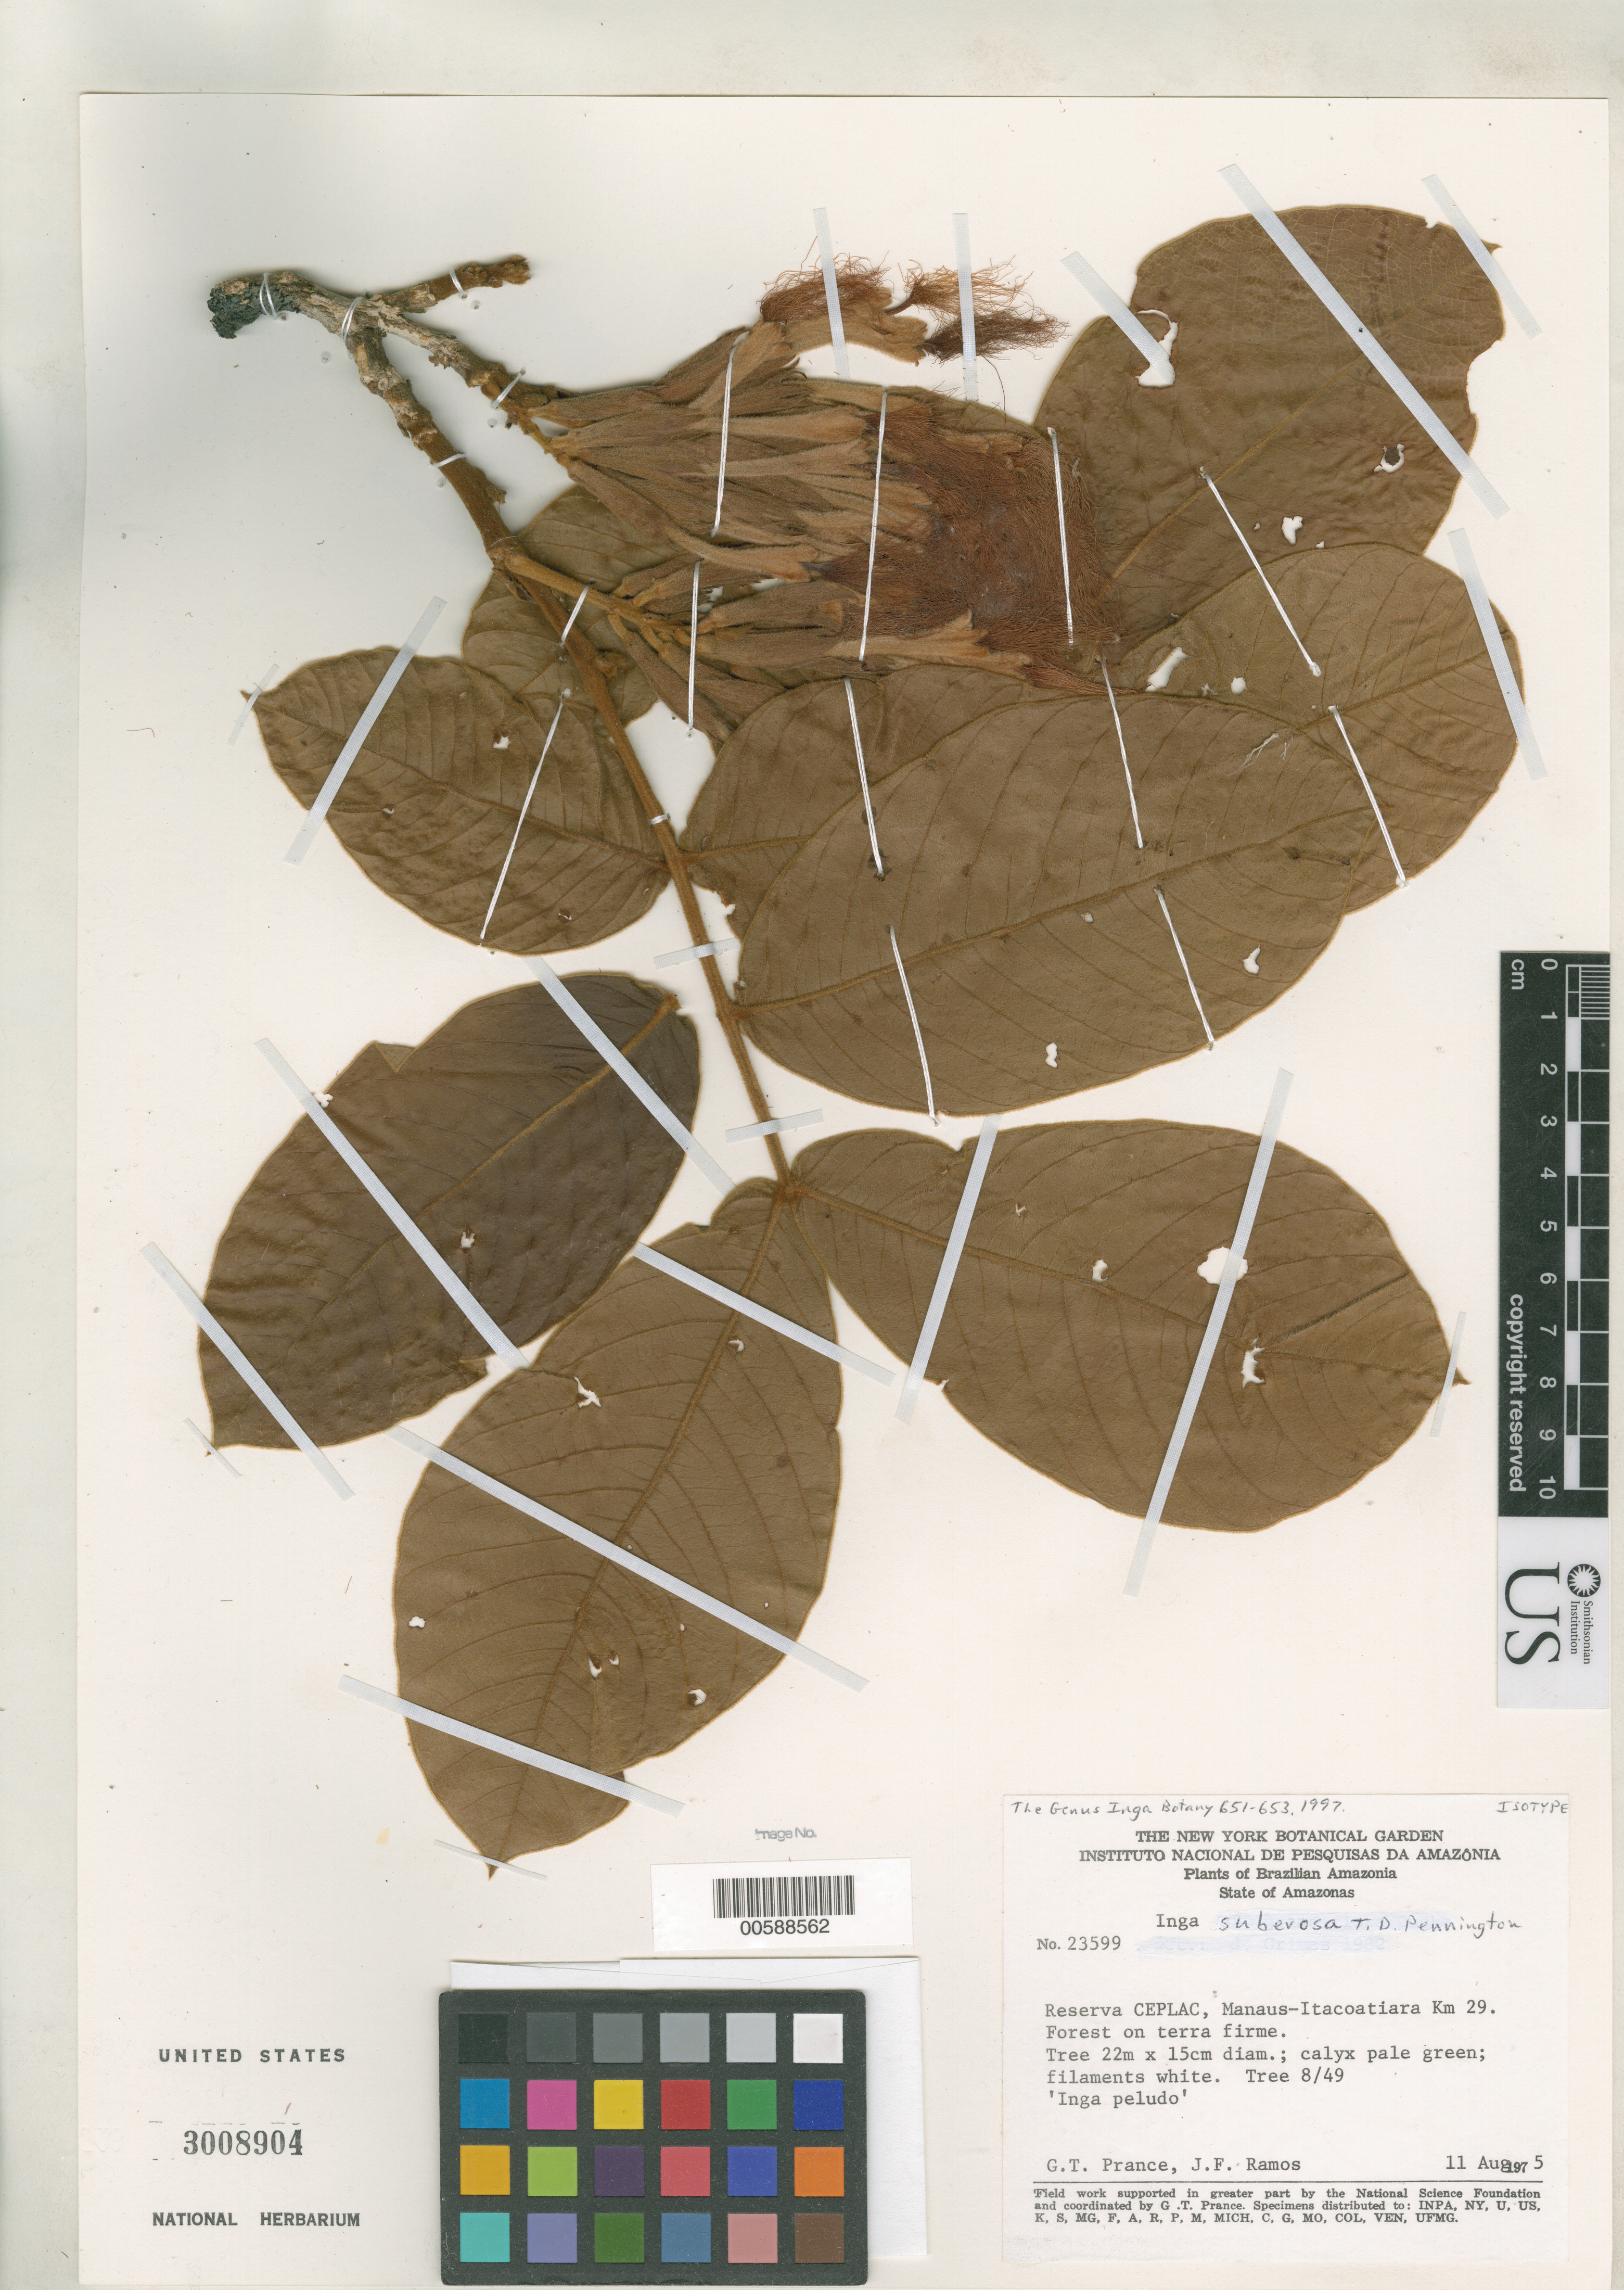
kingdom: Plantae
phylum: Tracheophyta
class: Magnoliopsida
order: Fabales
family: Fabaceae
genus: Inga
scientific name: Inga suberosa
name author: T.D. Penn.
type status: Isotype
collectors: G. T. Prance & J. F. Ramos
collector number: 23599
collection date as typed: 11 Aug 1975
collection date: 1975-08-11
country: Brazil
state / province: Amazonas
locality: Reserva Ceplac, Manaus-Itacoatiara km 29.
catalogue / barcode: US 3008904